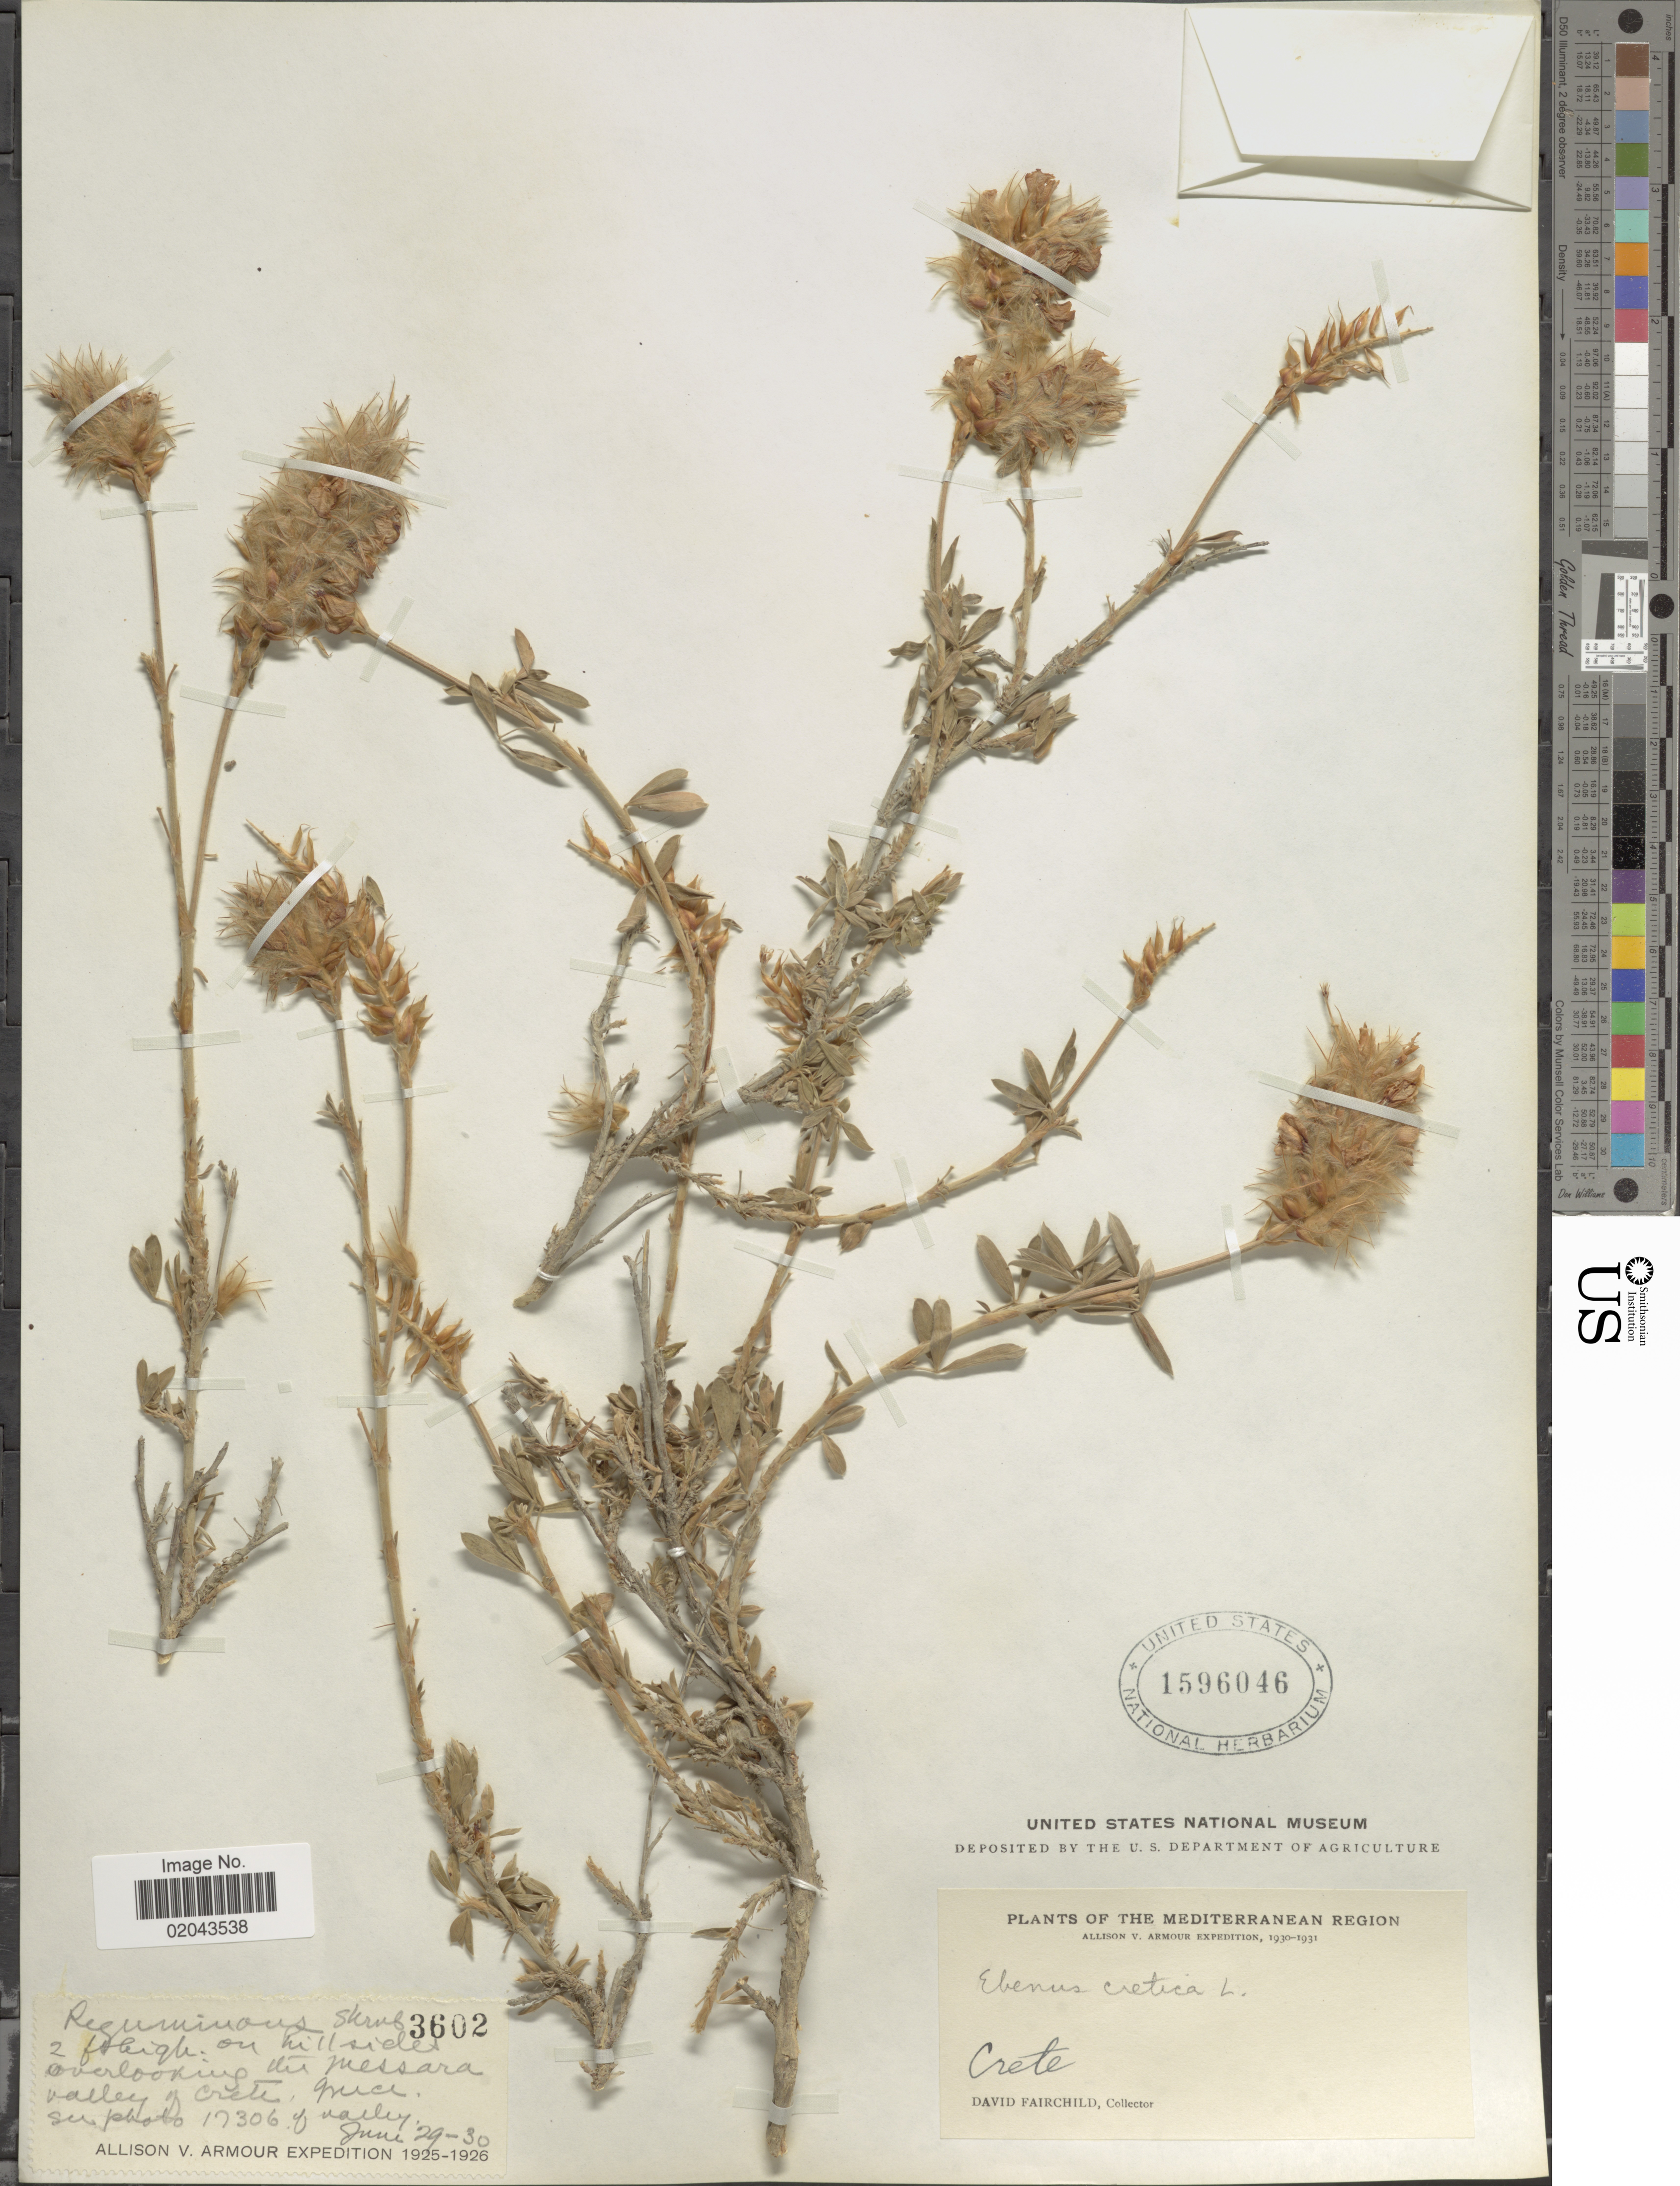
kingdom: Plantae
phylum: Tracheophyta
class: Magnoliopsida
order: Fabales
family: Fabaceae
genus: Ebenus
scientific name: Ebenus cretica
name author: L. f.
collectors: D. Fairchild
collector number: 3602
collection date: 1930-06-29/1931-06-30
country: Greece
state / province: Crete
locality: Mediterranean Region, on hillsides overlooking du Messara valley of Crete, Crete.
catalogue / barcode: US 1596046